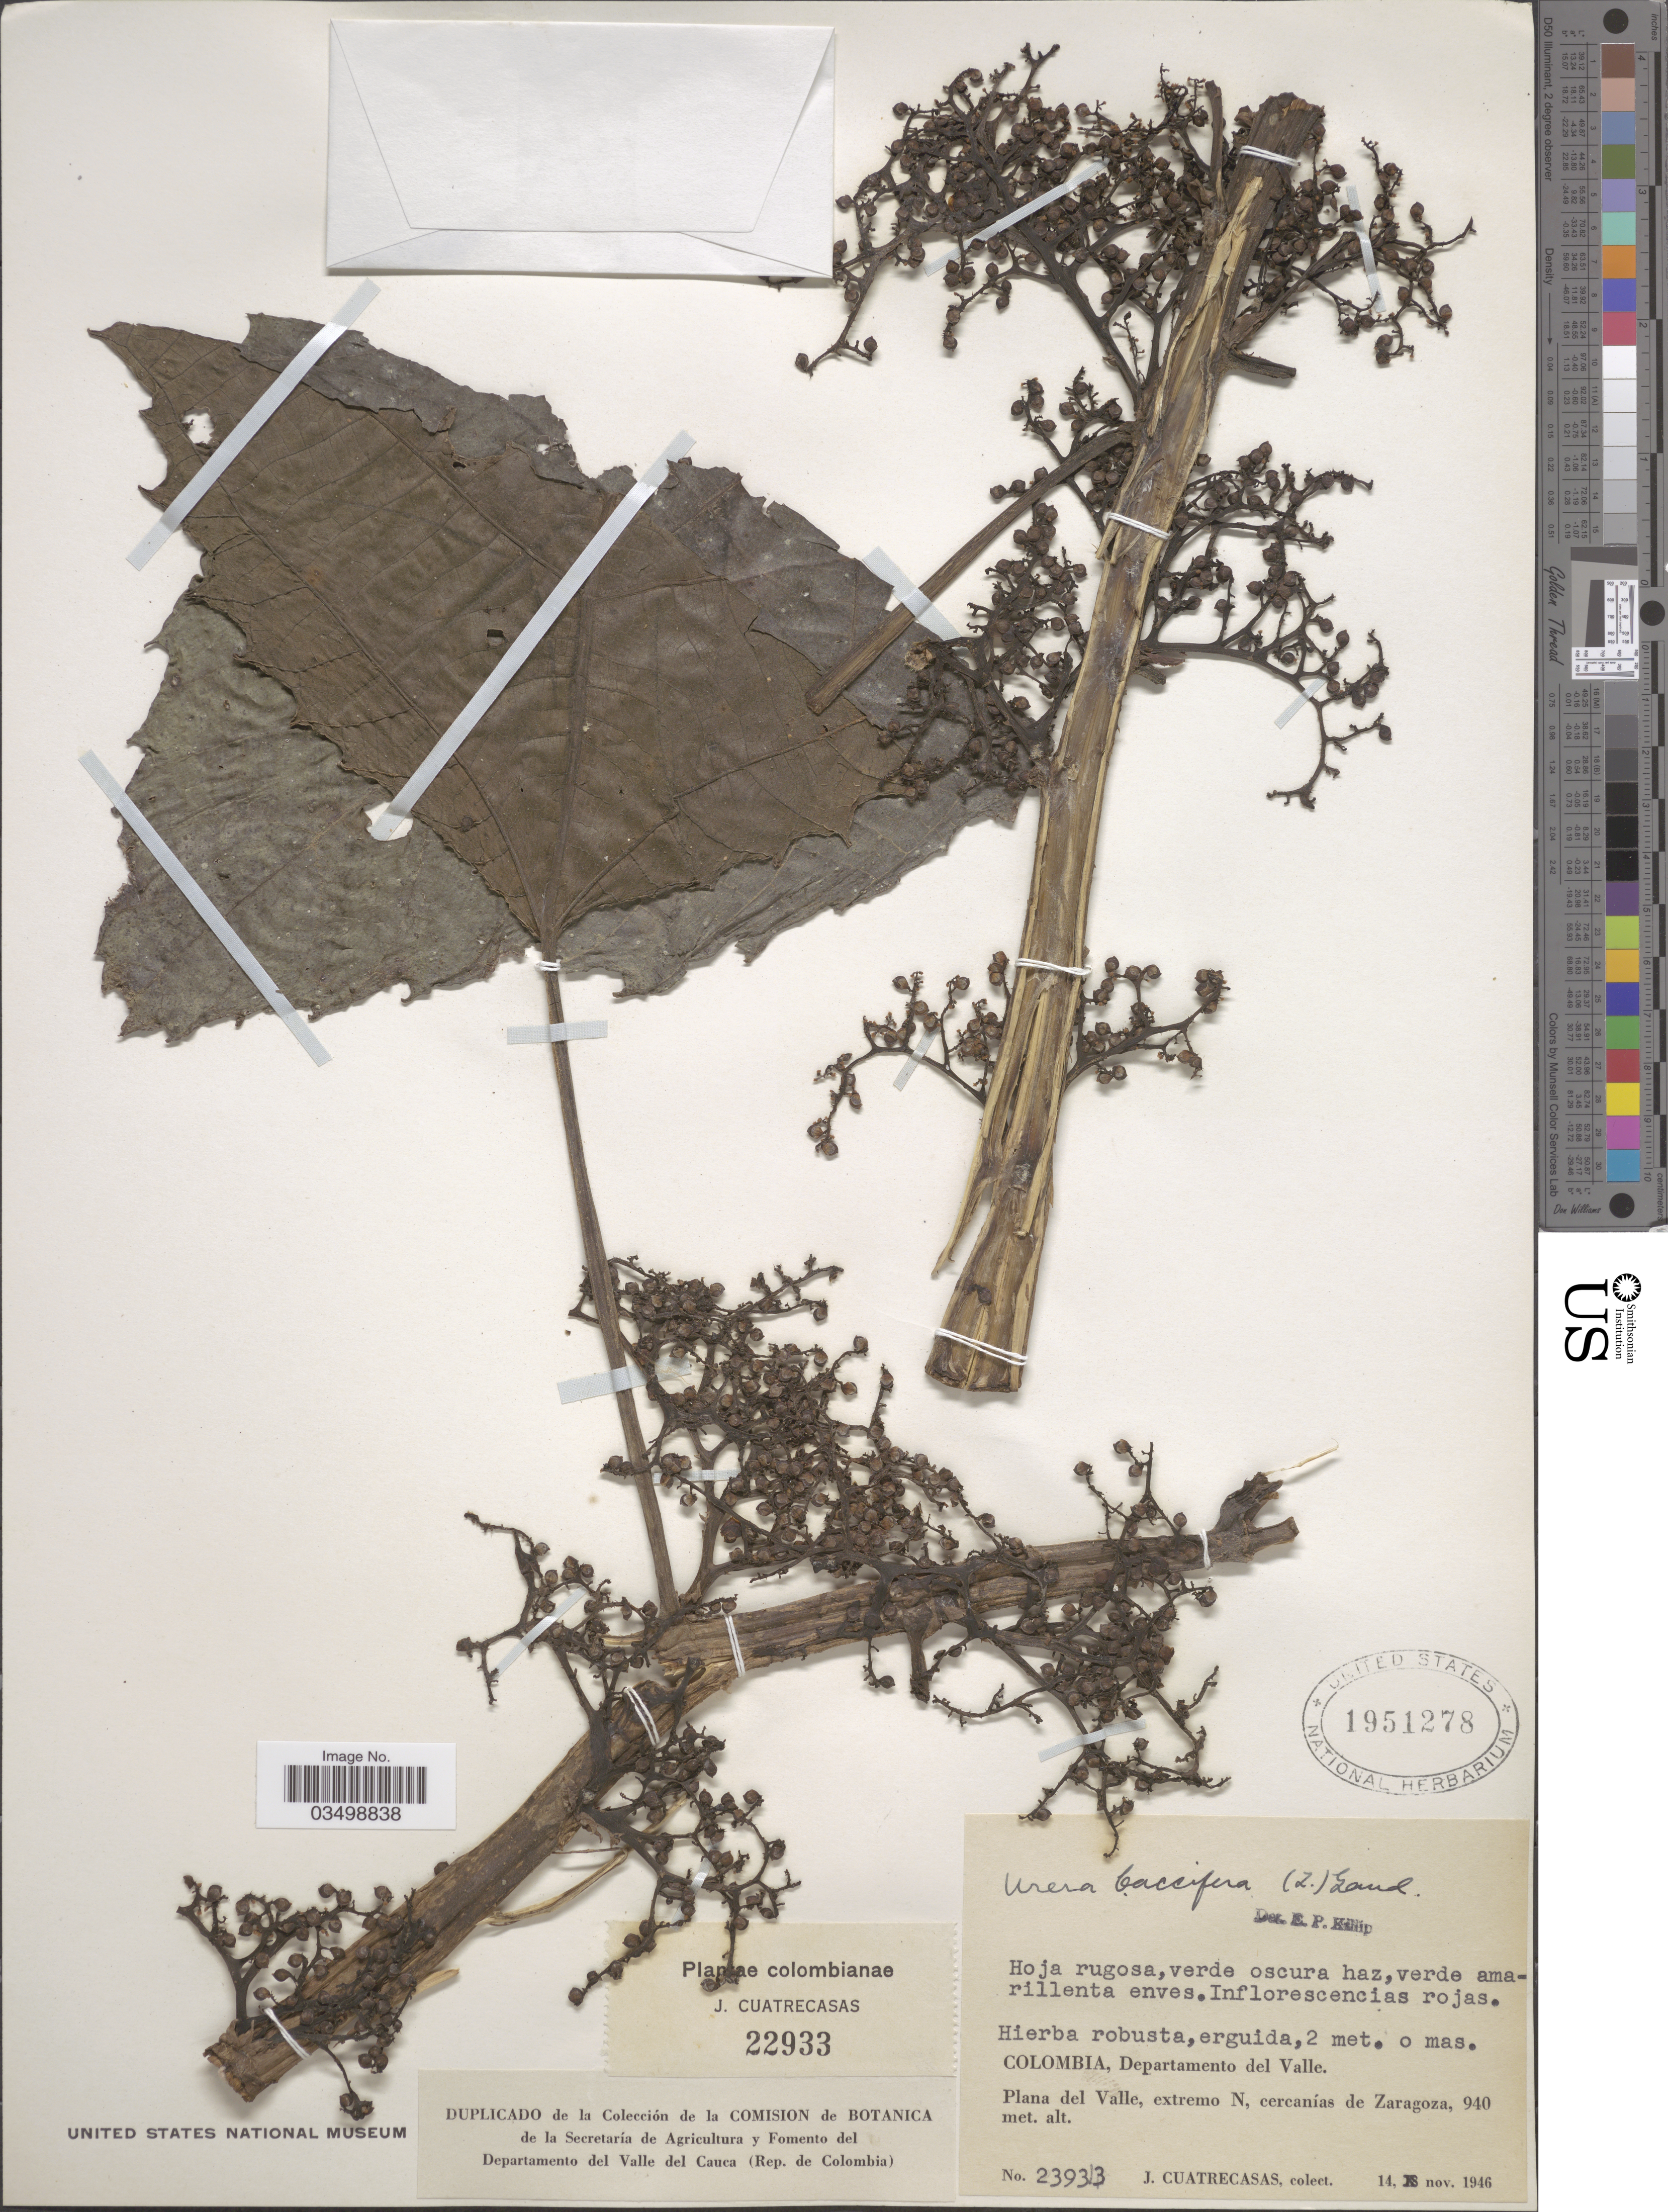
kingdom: Plantae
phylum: Tracheophyta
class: Magnoliopsida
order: Rosales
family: Urticaceae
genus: Urera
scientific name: Urera baccifera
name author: (L.) Gaudich. ex Wedd.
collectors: J. Cuatrecasas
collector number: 23933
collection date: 1946-11-14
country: Colombia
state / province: Valle del Cauca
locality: Departamento del Valle. Plana del Valle, extremo N, cercanías de Zaragoza.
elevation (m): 940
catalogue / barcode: US 1951278